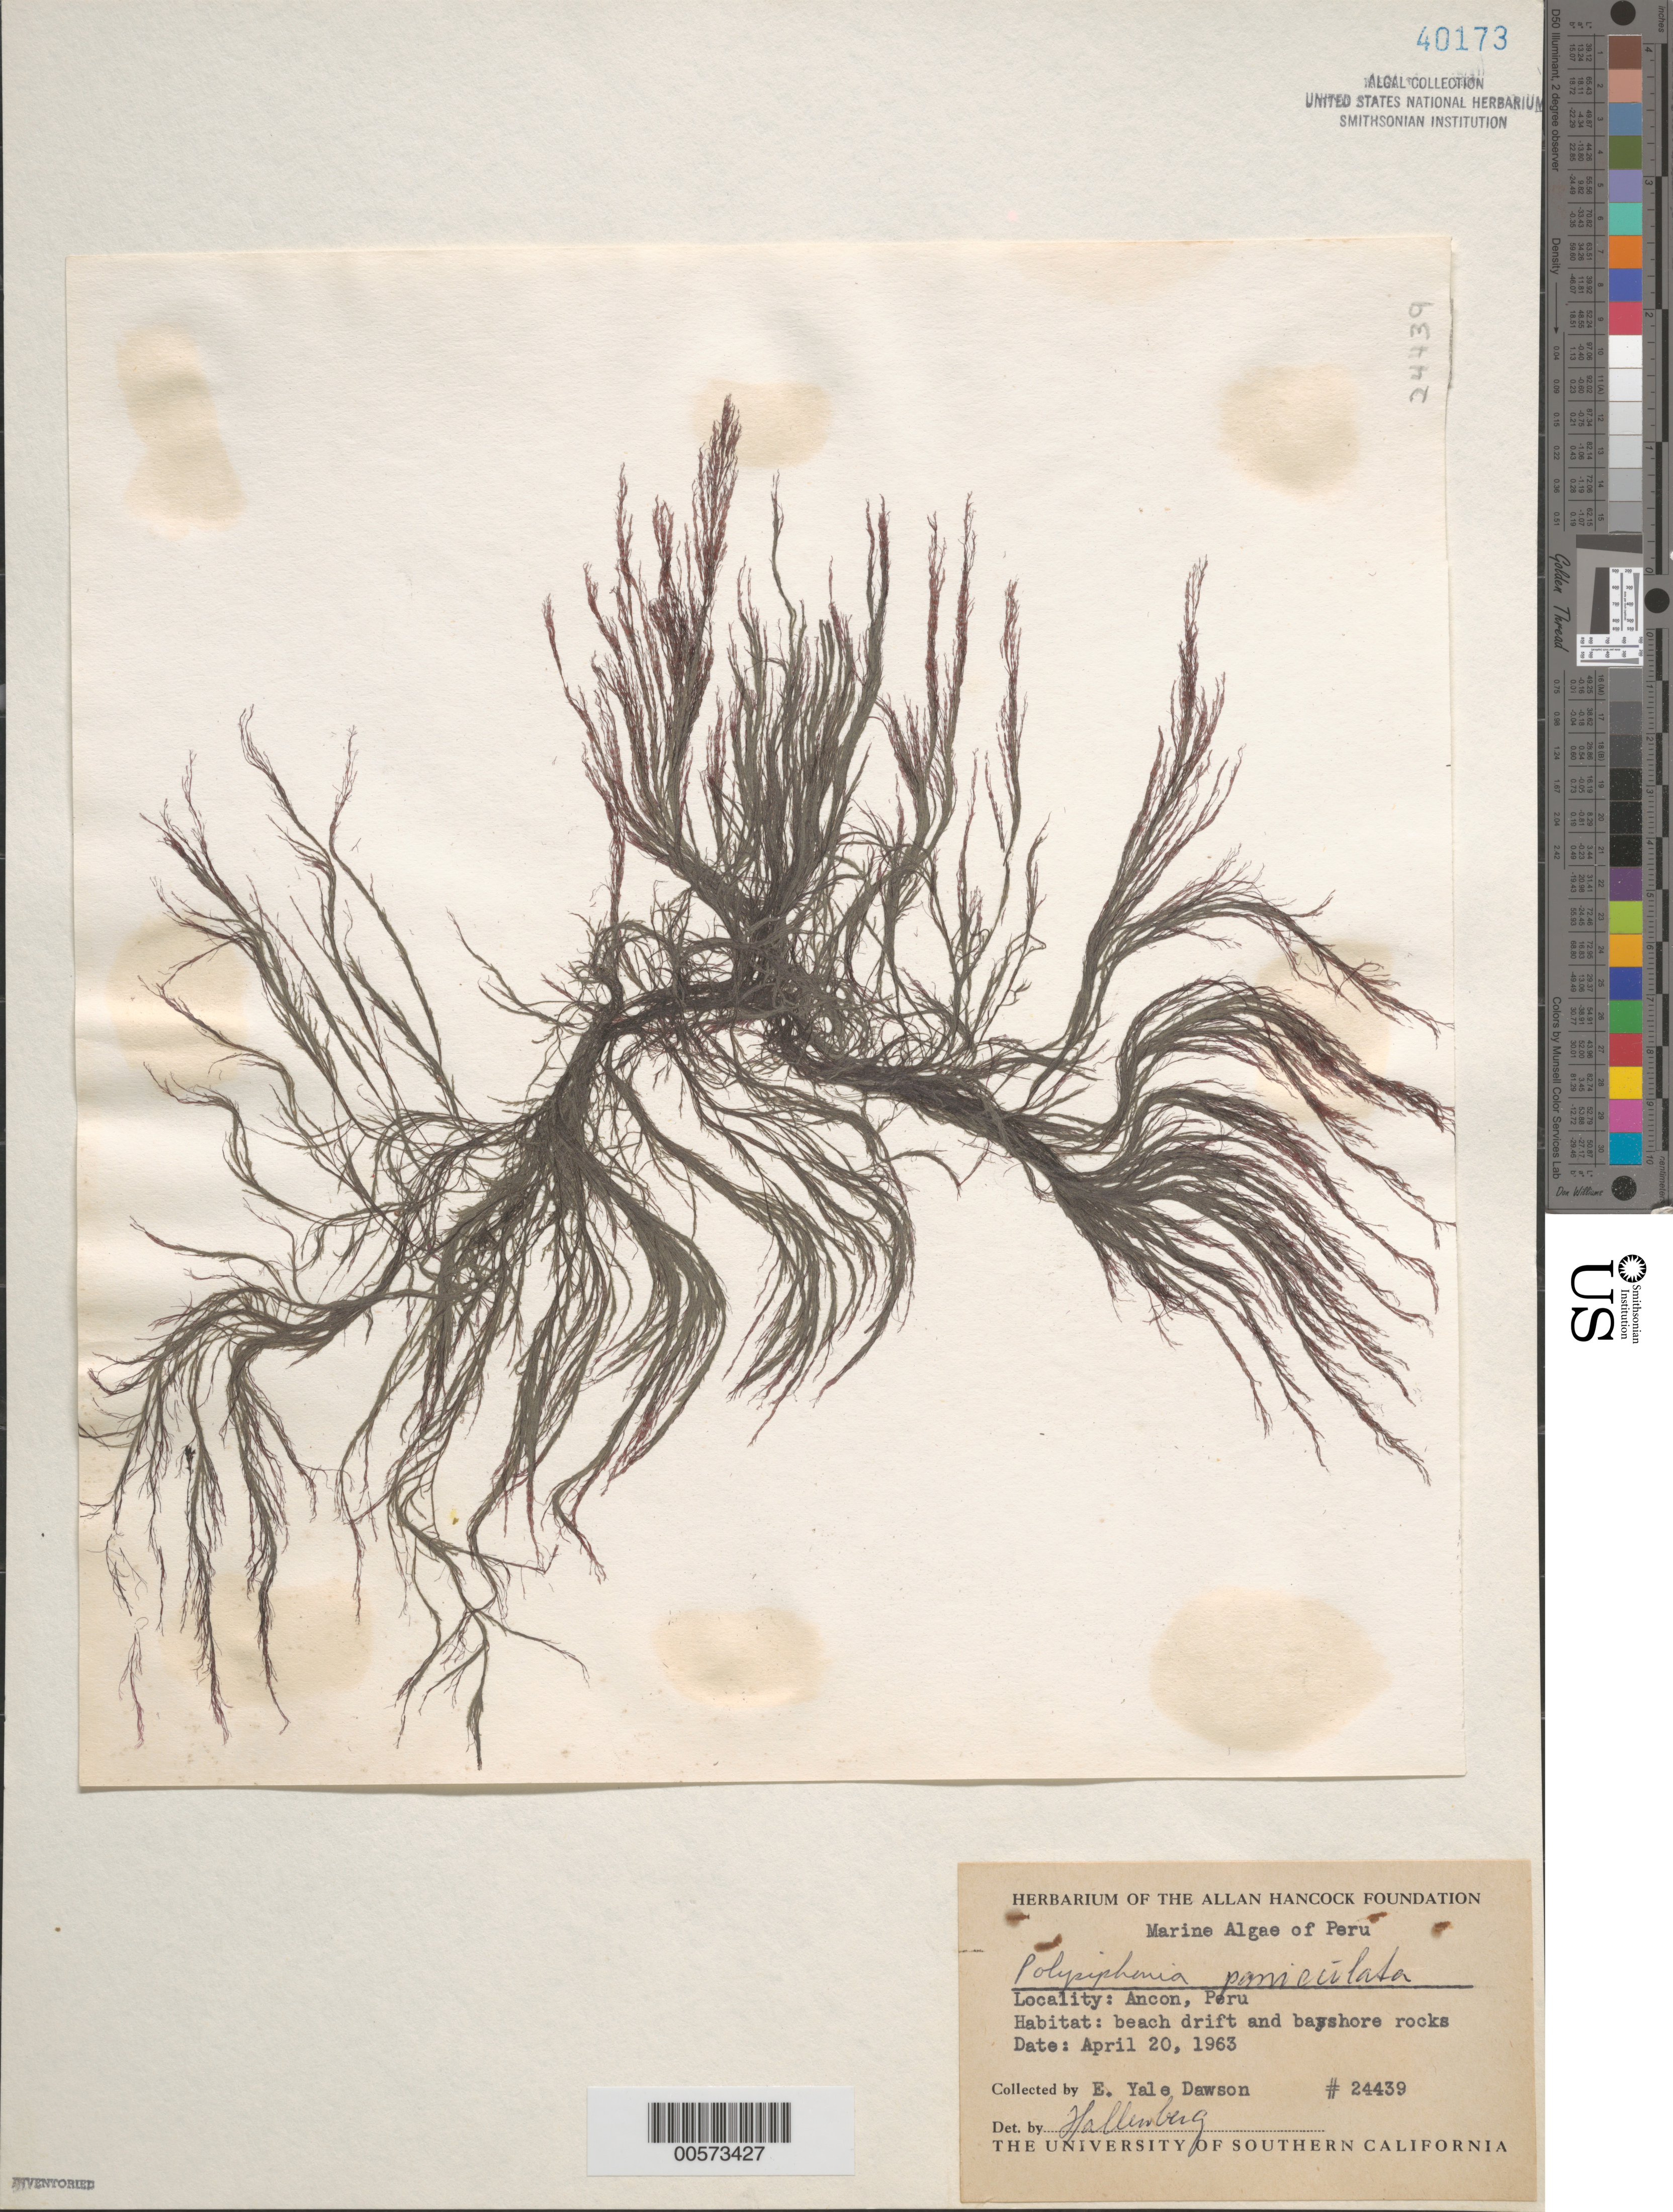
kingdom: Plantae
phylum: Rhodophyta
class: Florideophyceae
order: Ceramiales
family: Rhodomelaceae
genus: Eutrichosiphonia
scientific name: Eutrichosiphonia paniculata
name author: (Mont.) D.E.Bustamante & T.O. Cho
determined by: Algae name updating Project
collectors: E. Y. Dawson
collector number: EYD 24439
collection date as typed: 20 Apr 1963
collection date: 1963-04-20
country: Peru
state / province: Lima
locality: Ancon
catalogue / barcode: US 40173